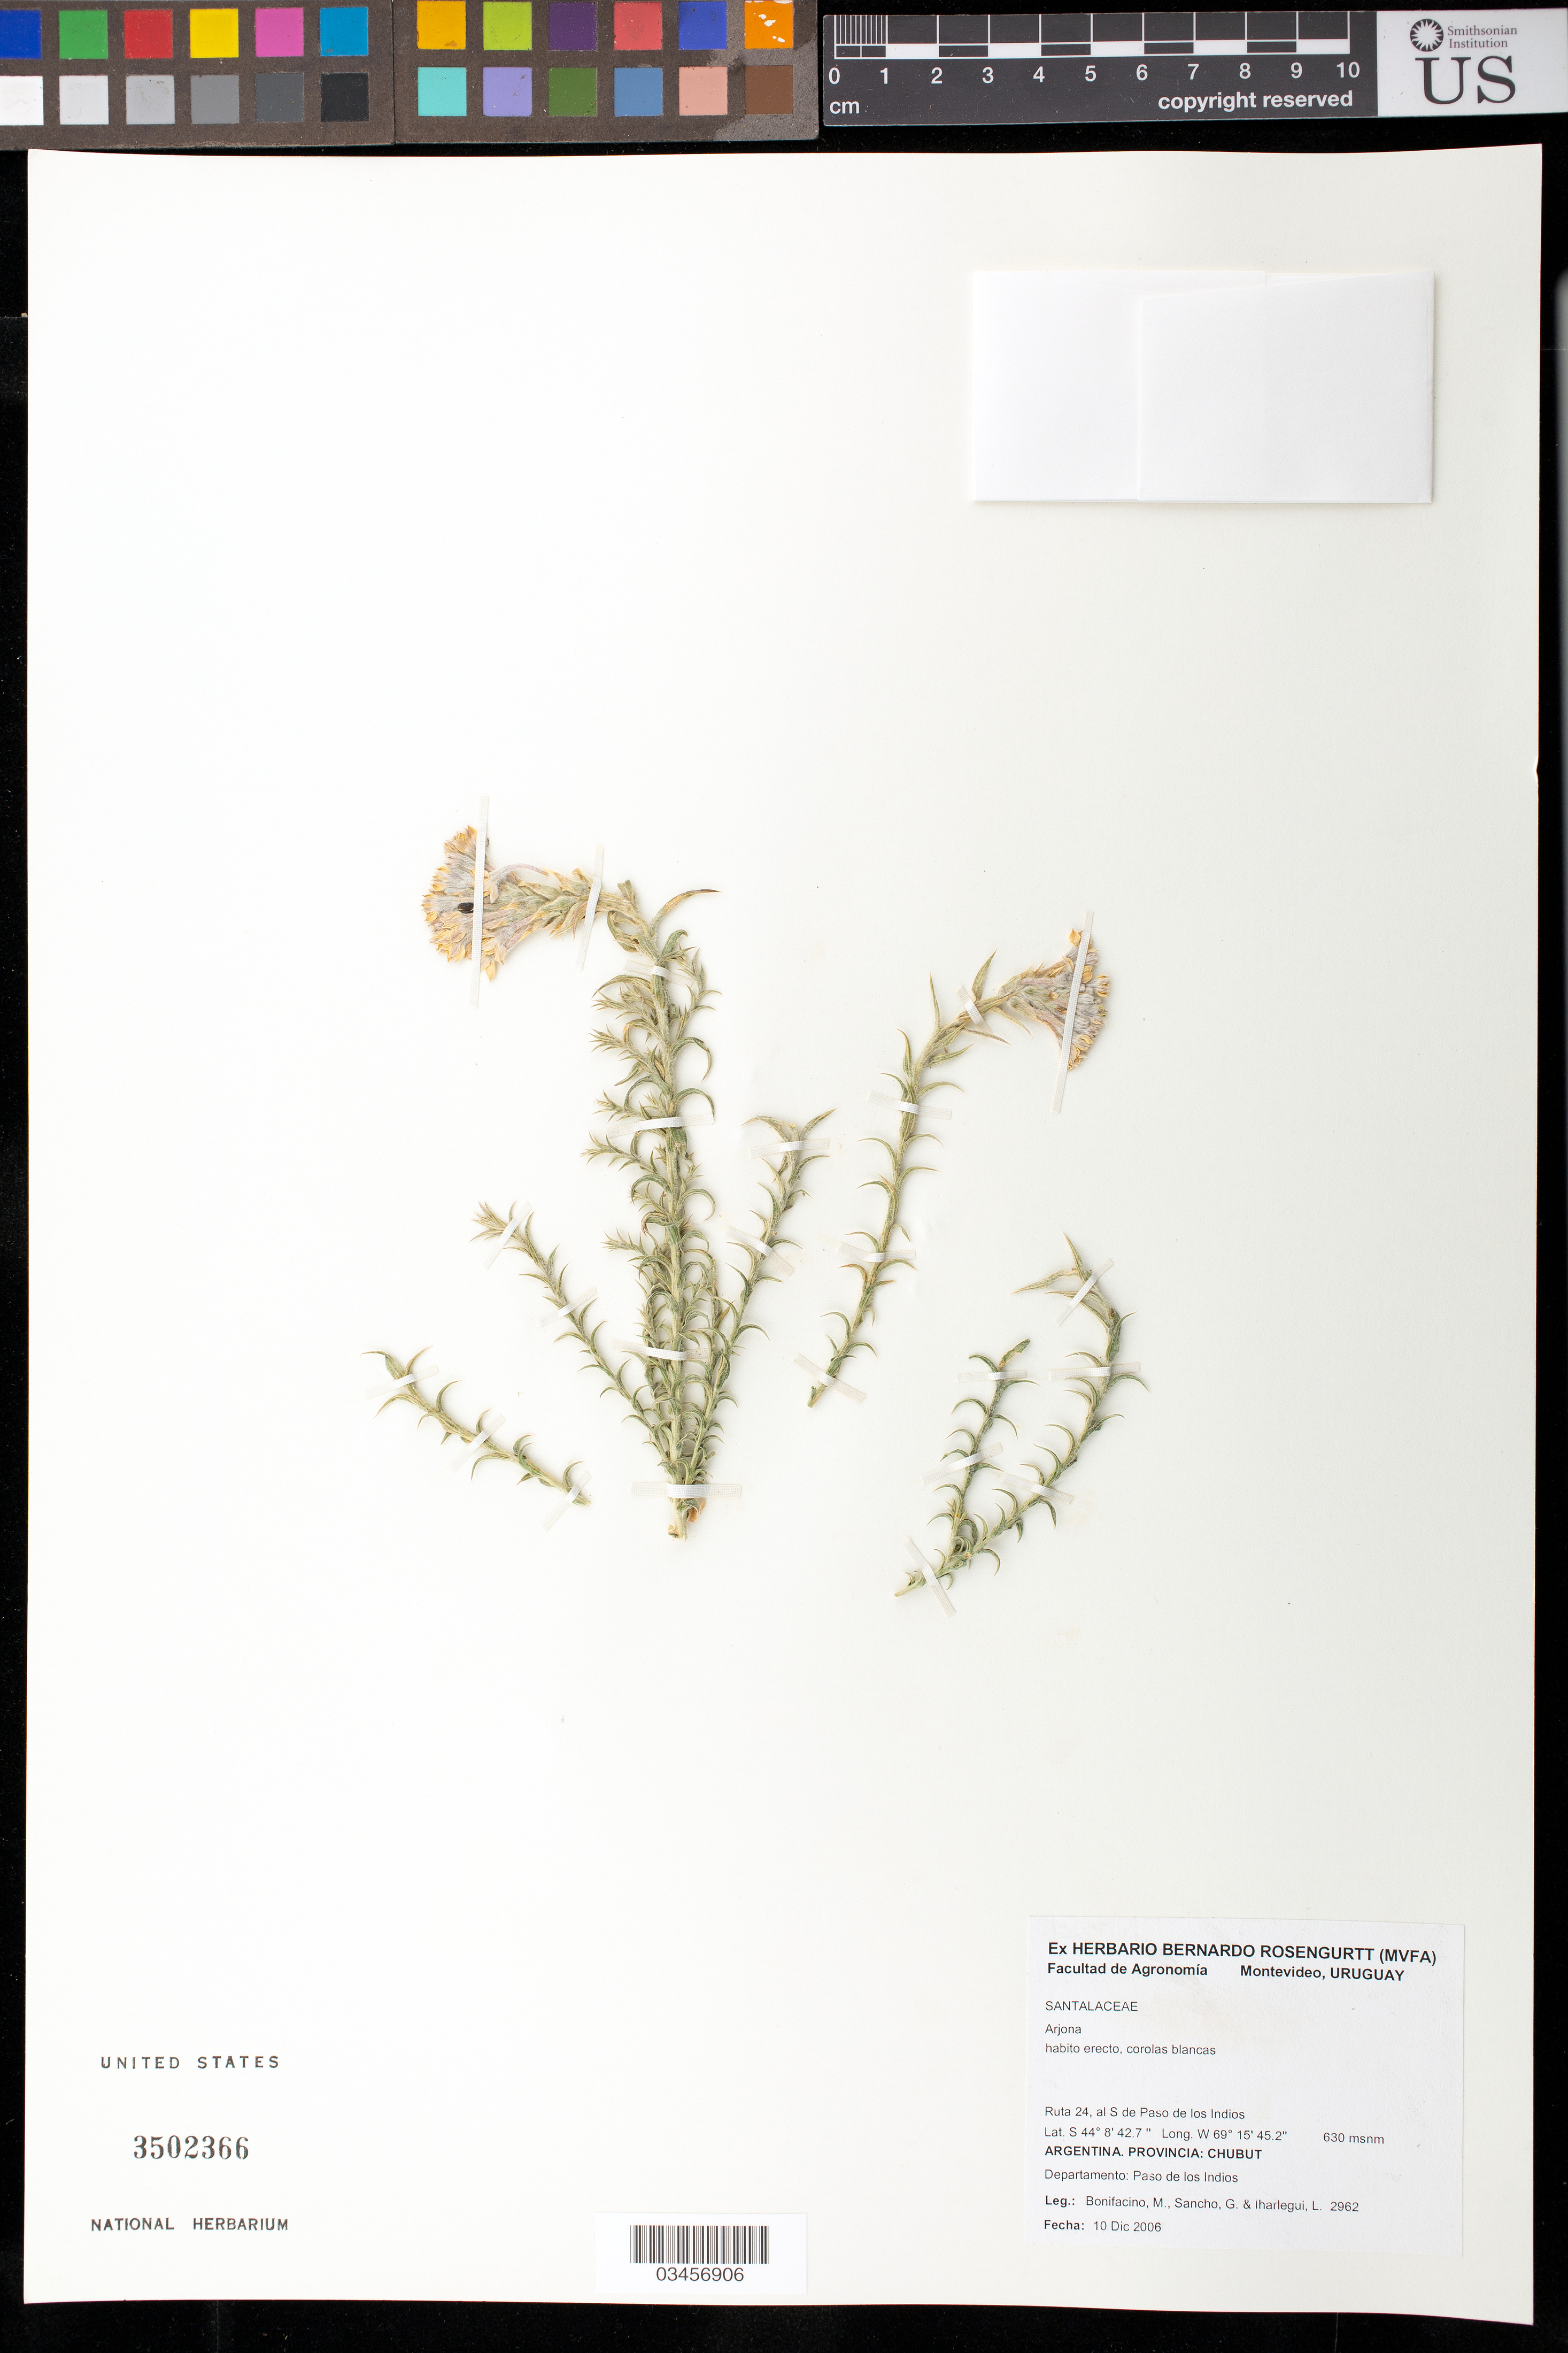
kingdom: Plantae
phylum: Tracheophyta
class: Magnoliopsida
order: Santalales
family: Schoepfiaceae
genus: Arjona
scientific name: Arjona sp.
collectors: M. Bonifacino, G. Sancho & L. Iharlegui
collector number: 2962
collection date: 2006-12-10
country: Argentina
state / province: Chubut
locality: Departamento Paso de los Indios. Ruta 24, al S de Paso de los Indios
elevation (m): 630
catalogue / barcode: US 3502366